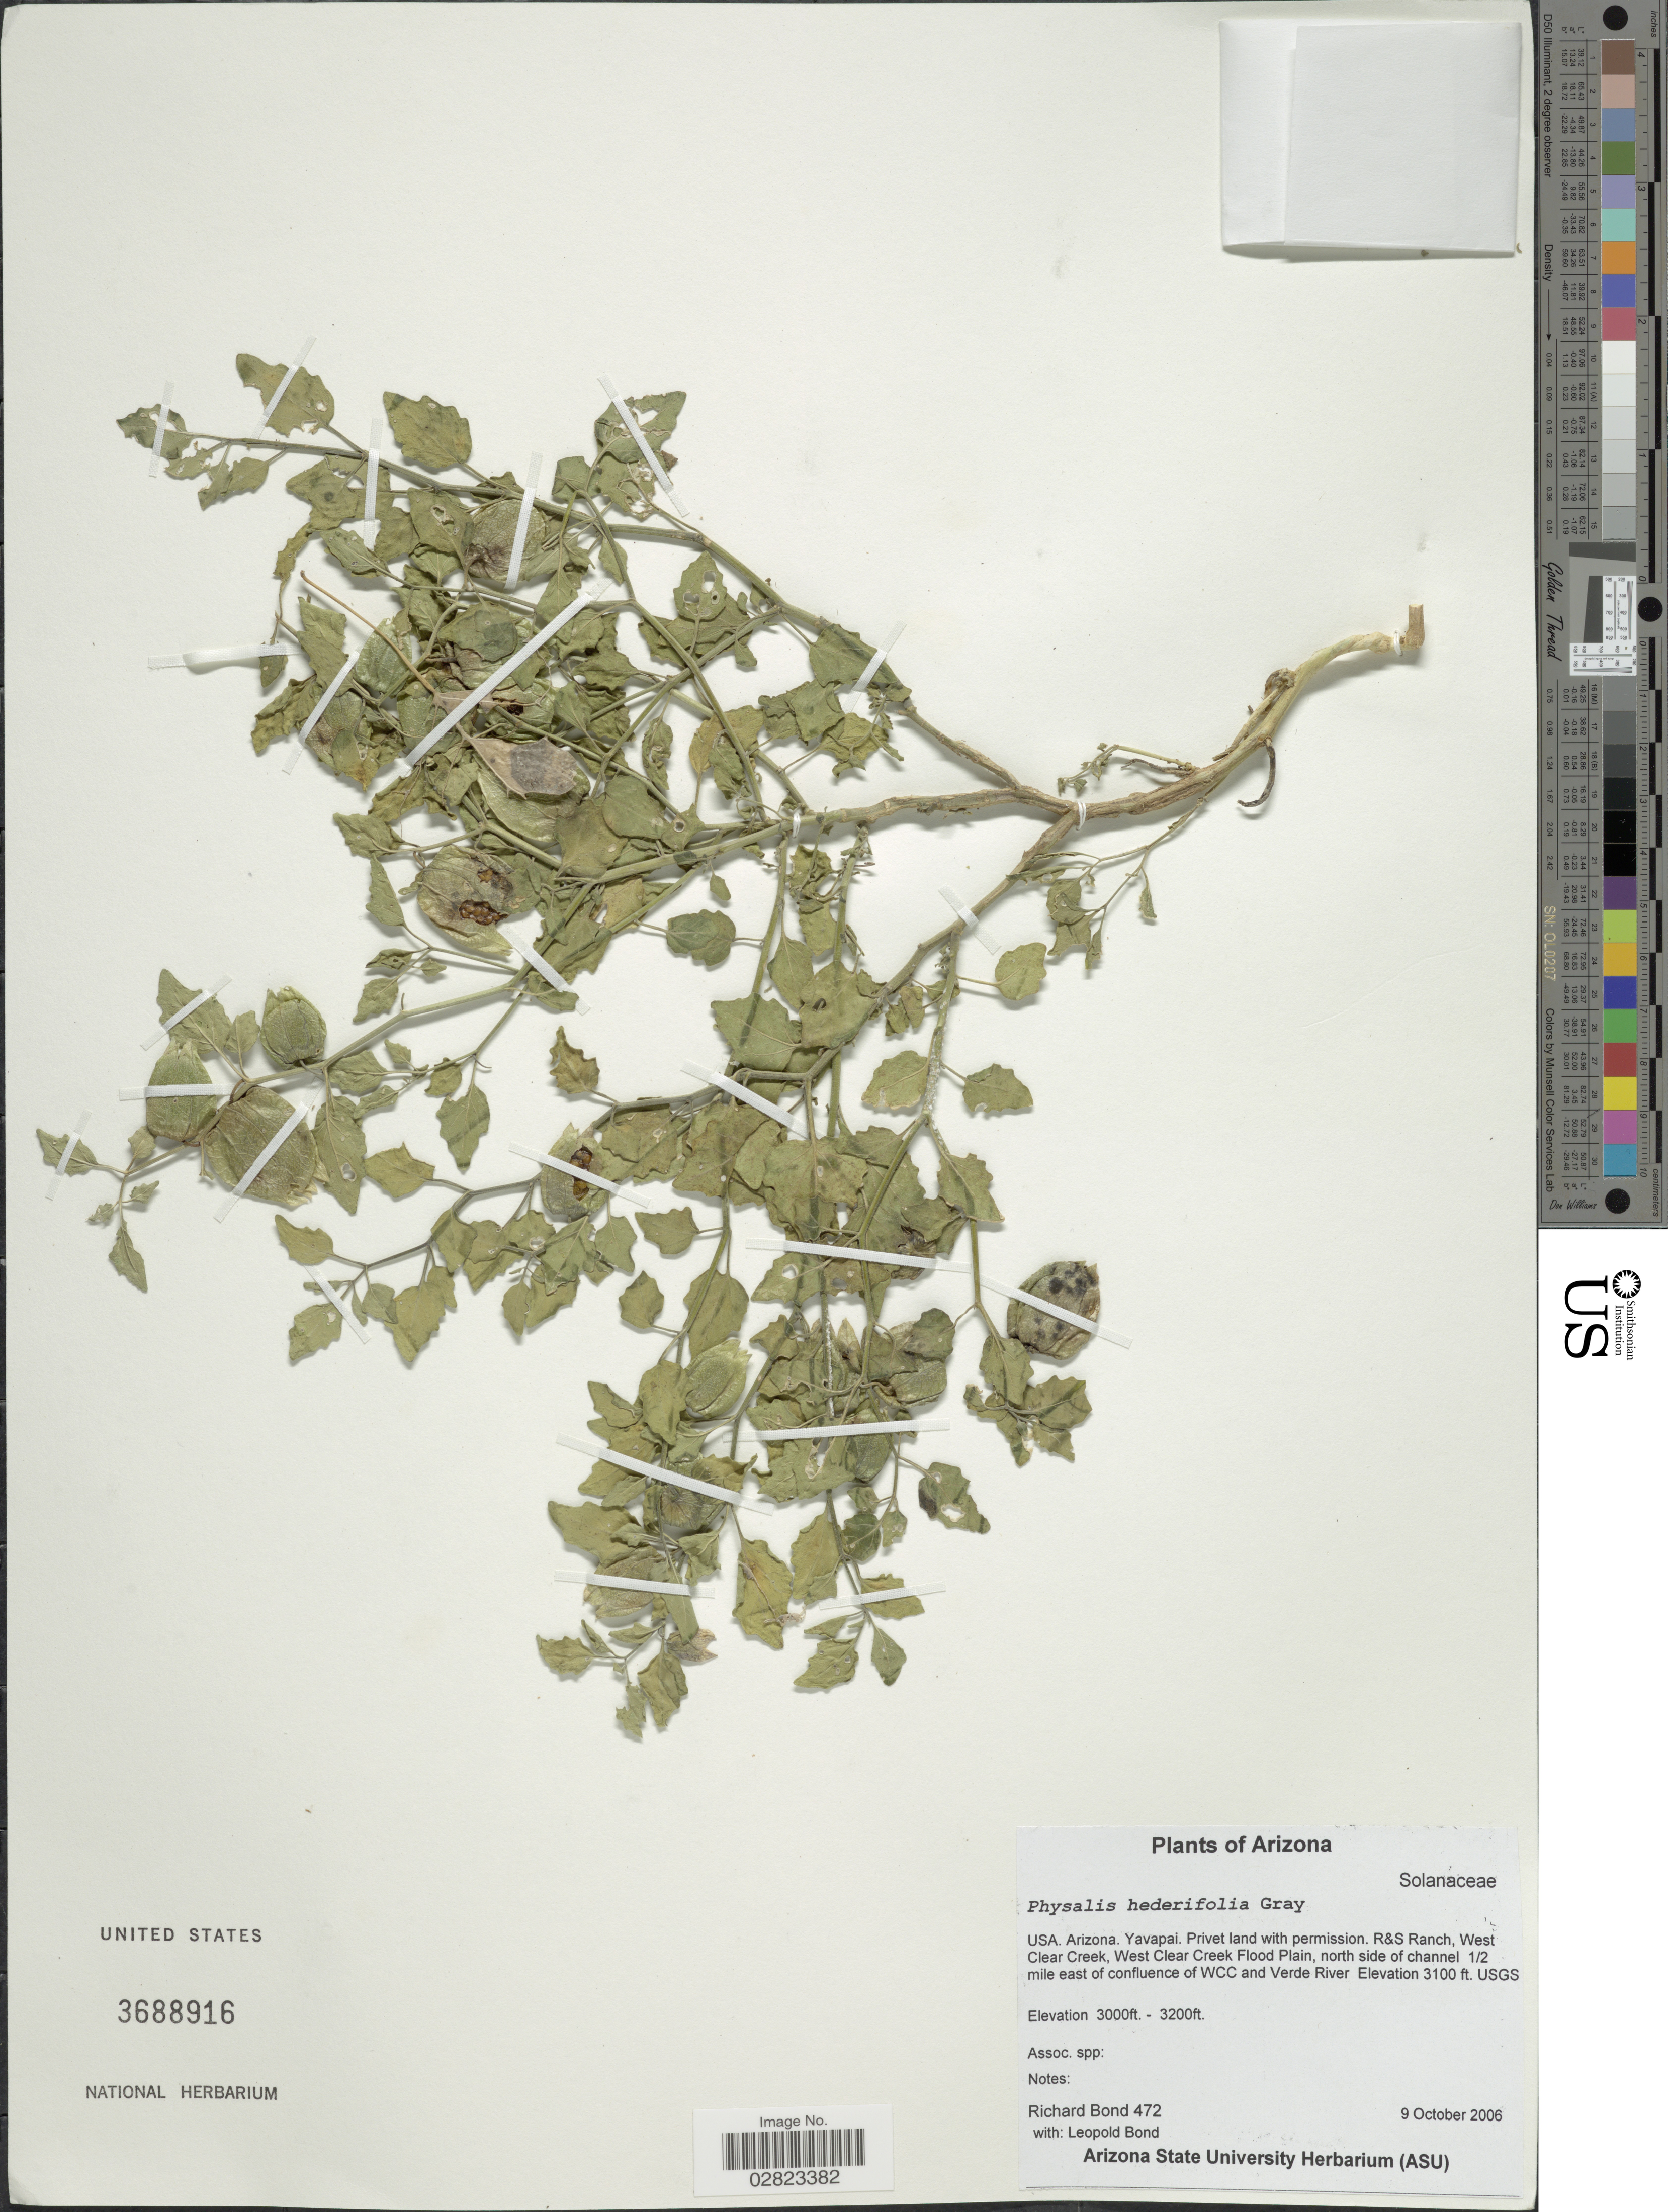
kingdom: Plantae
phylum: Tracheophyta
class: Magnoliopsida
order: Solanales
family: Solanaceae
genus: Physalis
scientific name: Physalis hederifolia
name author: A. Gray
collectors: R. Bond & L. Bond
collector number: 472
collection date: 2006-10-09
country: United States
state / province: Arizona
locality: USA. Yavapai. Privet land with permission. R & S Ranch, West of Clear Creek, West Clear Creek Flood Plain, north side of channel 1/2 mile east of confluence of WCC and Verde River.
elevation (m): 945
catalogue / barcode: US 3688916